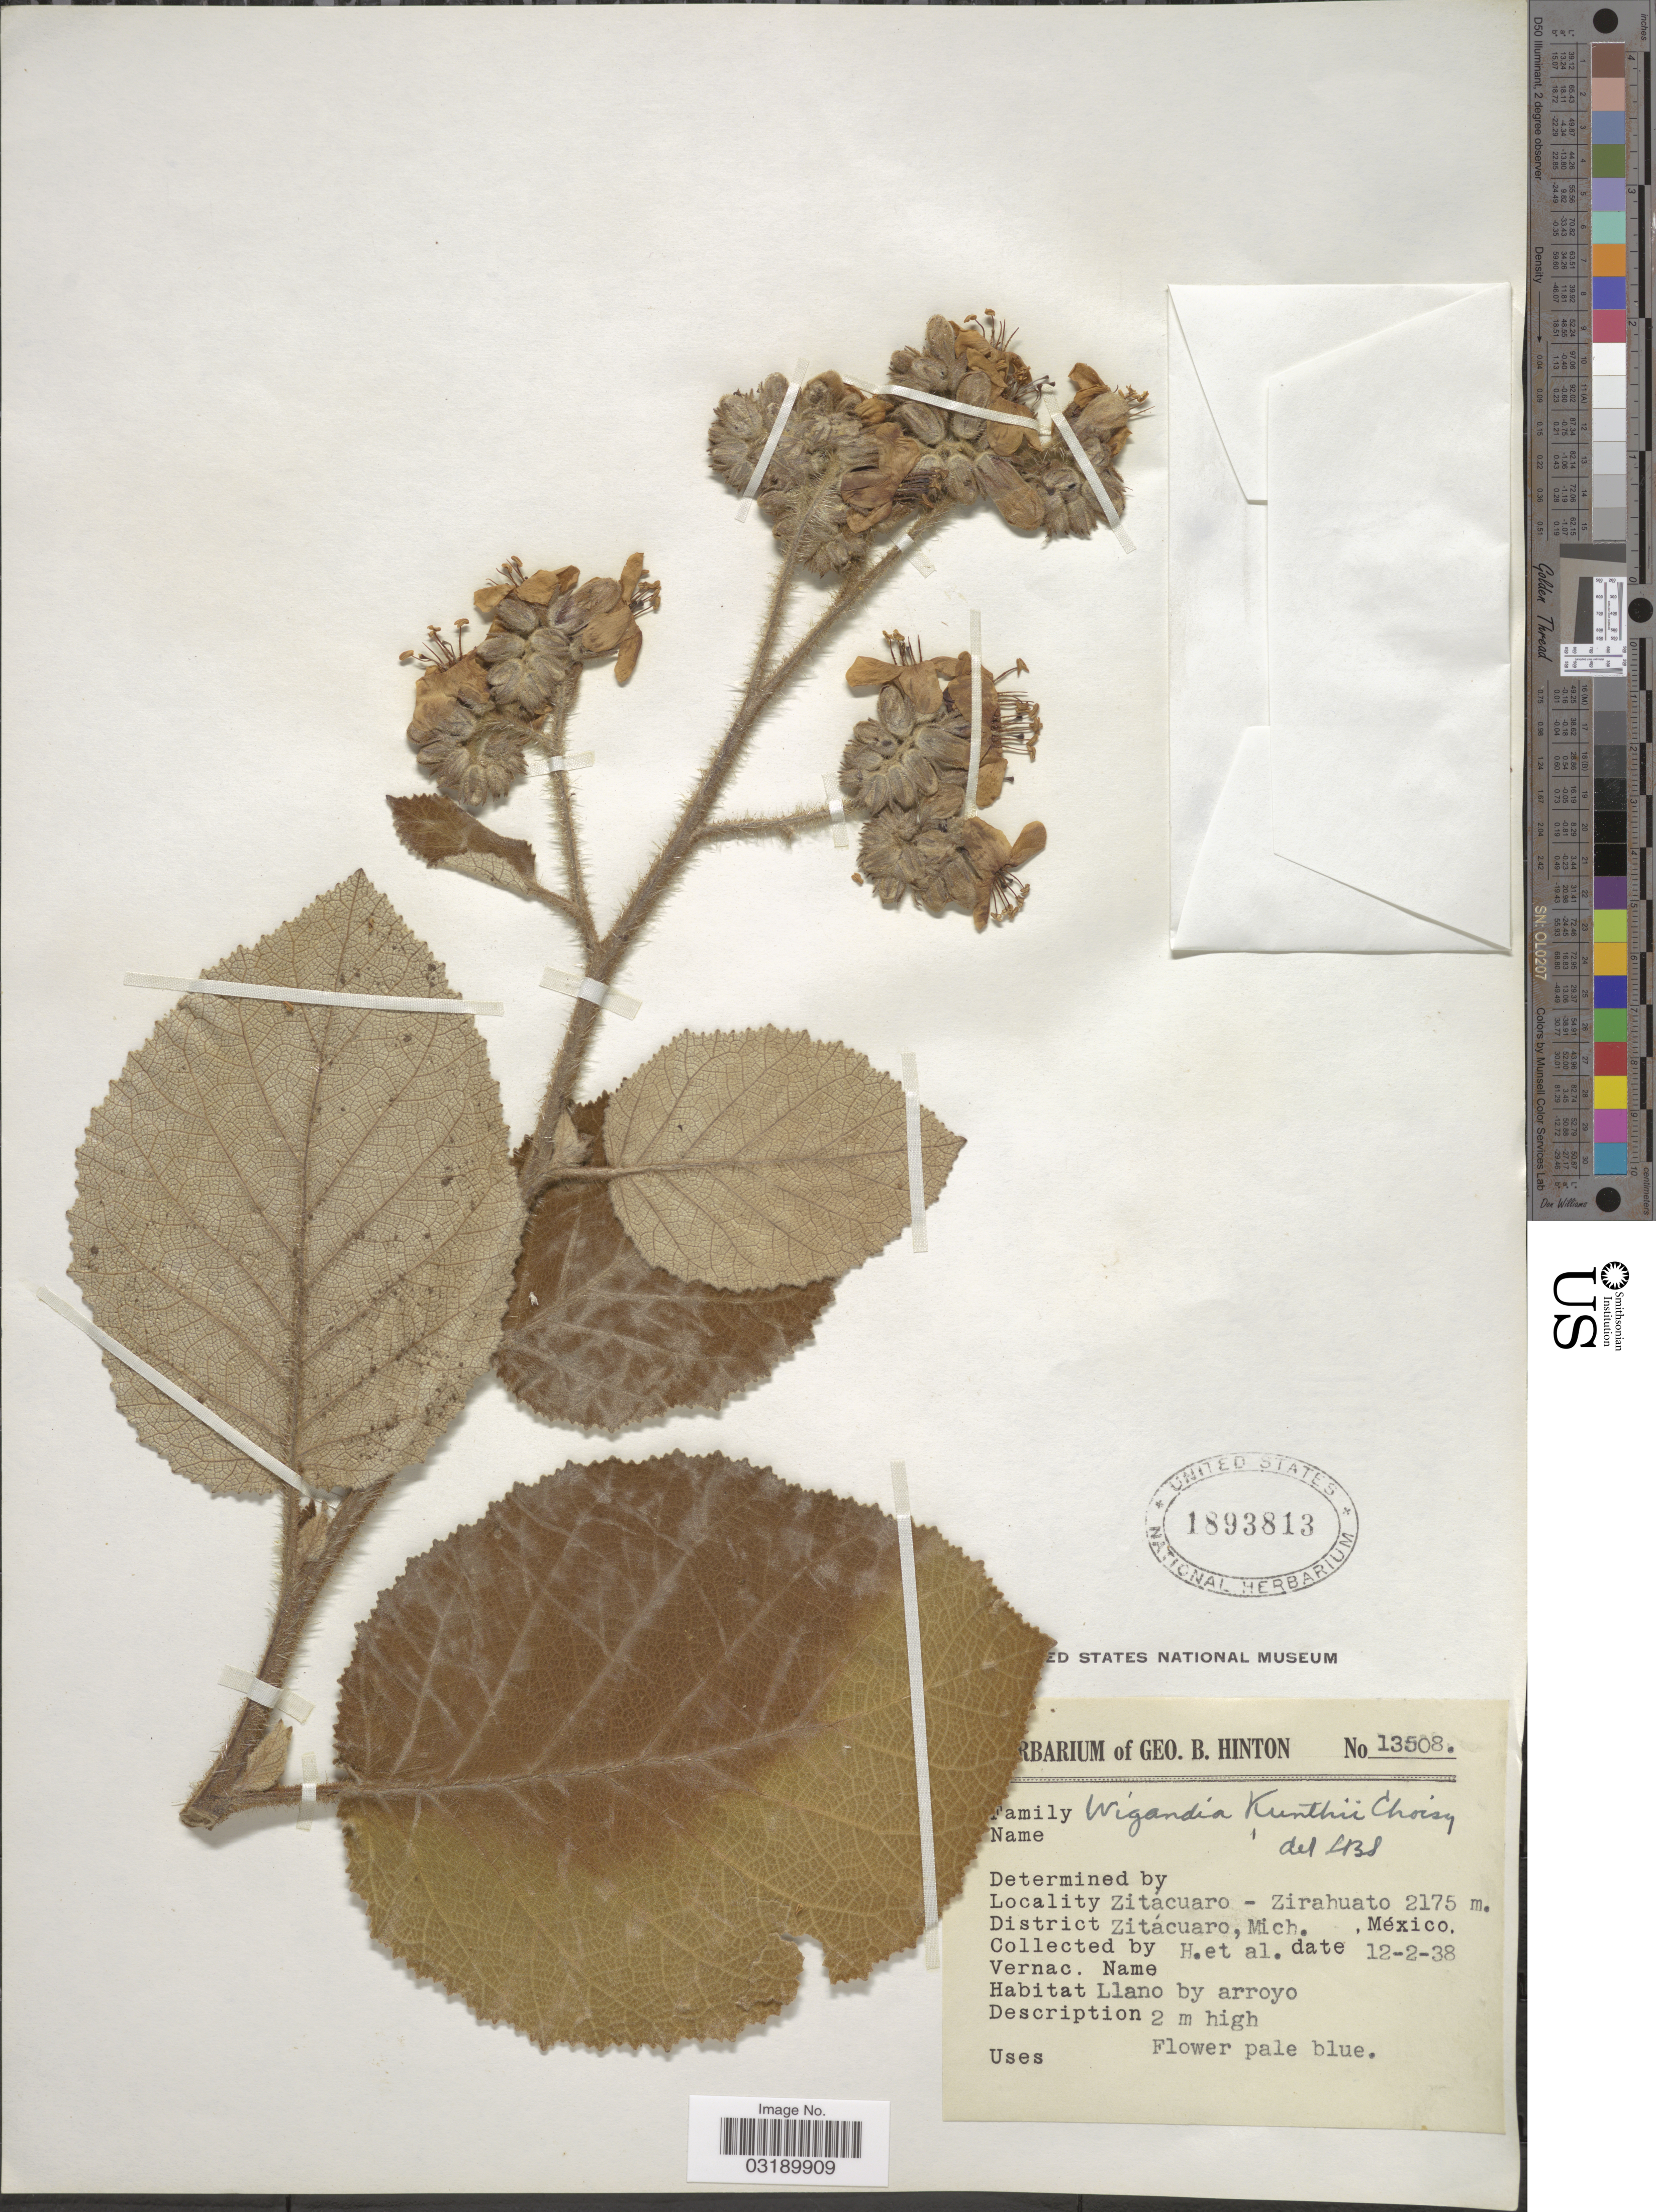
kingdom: Plantae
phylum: Tracheophyta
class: Magnoliopsida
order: Boraginales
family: Namaceae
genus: Wigandia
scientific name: Wigandia kunthii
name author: Choisy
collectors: G. B. Hinton & et al.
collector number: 13508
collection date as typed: Transcribed d/m/y: 12/2/38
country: Mexico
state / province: Michoacán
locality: Zitácuaro - Zirahuato. District Zitácuaro.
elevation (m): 2175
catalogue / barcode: US 1893813